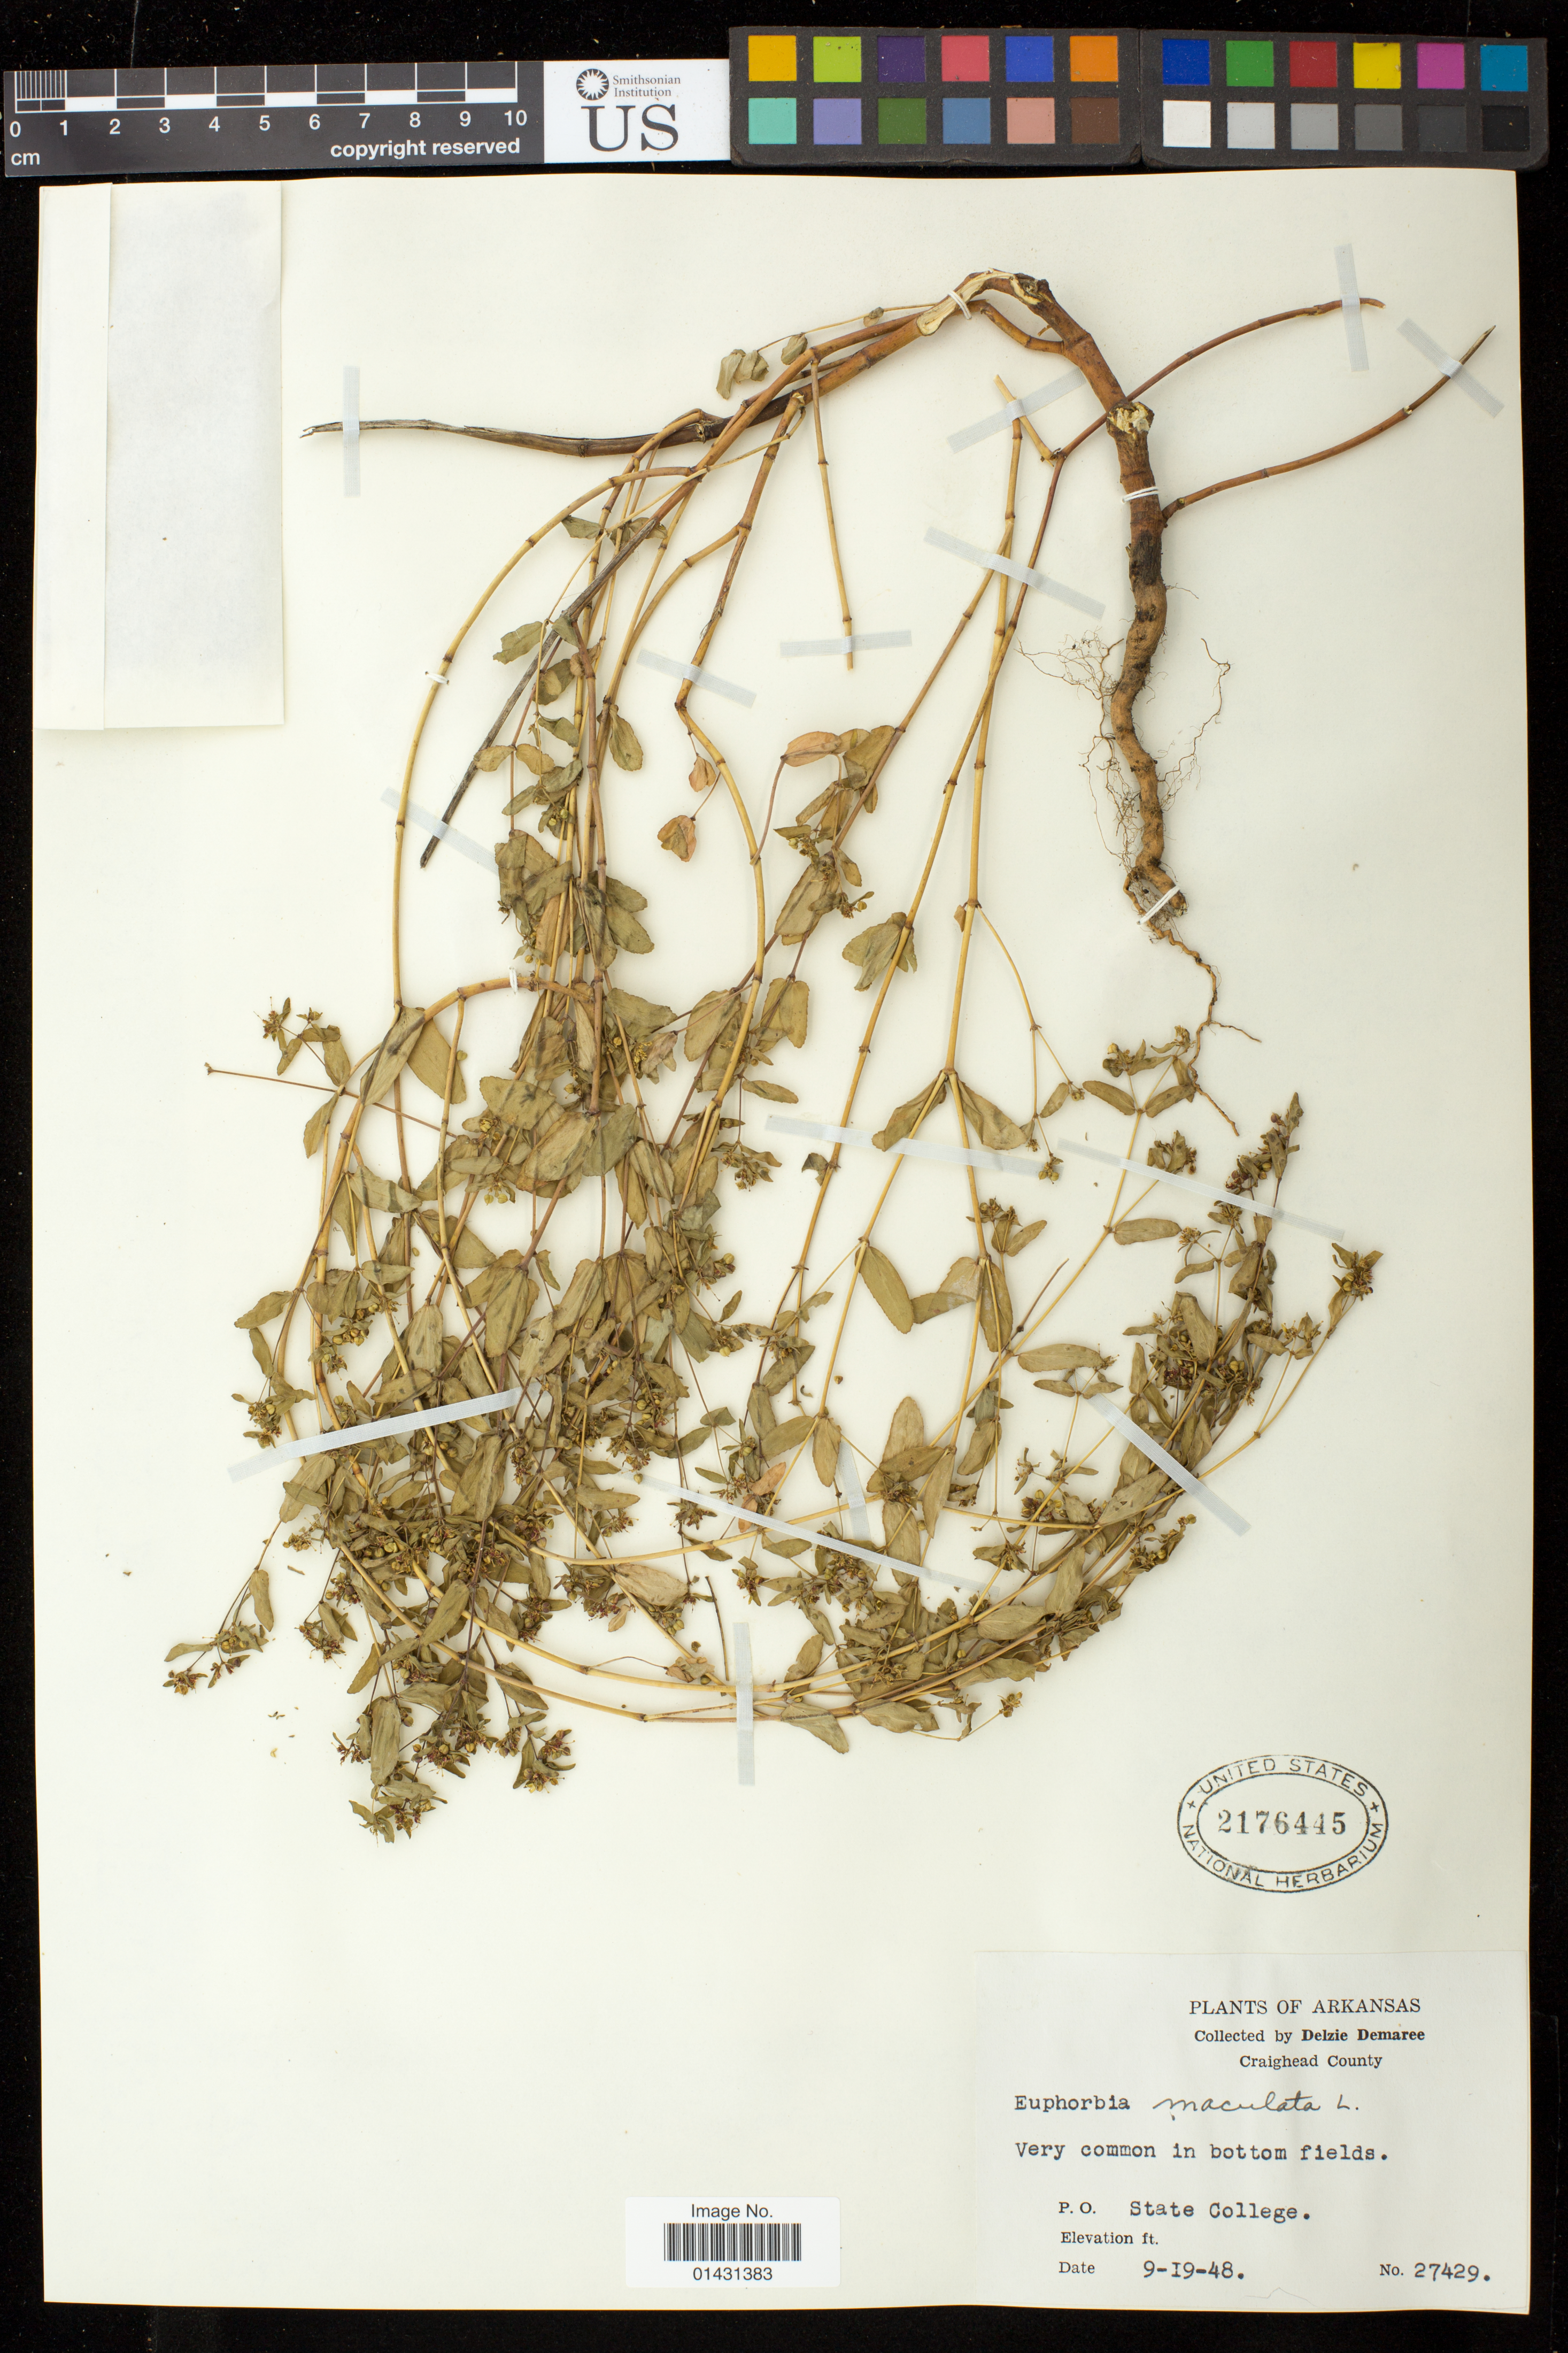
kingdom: Plantae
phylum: Tracheophyta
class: Magnoliopsida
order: Malpighiales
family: Euphorbiaceae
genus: Euphorbia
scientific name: Euphorbia maculata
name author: L.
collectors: D. Demaree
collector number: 27429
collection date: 1948-09-19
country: United States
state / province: Arkansas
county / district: Craighead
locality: P.O. State College.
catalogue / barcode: US 2176445